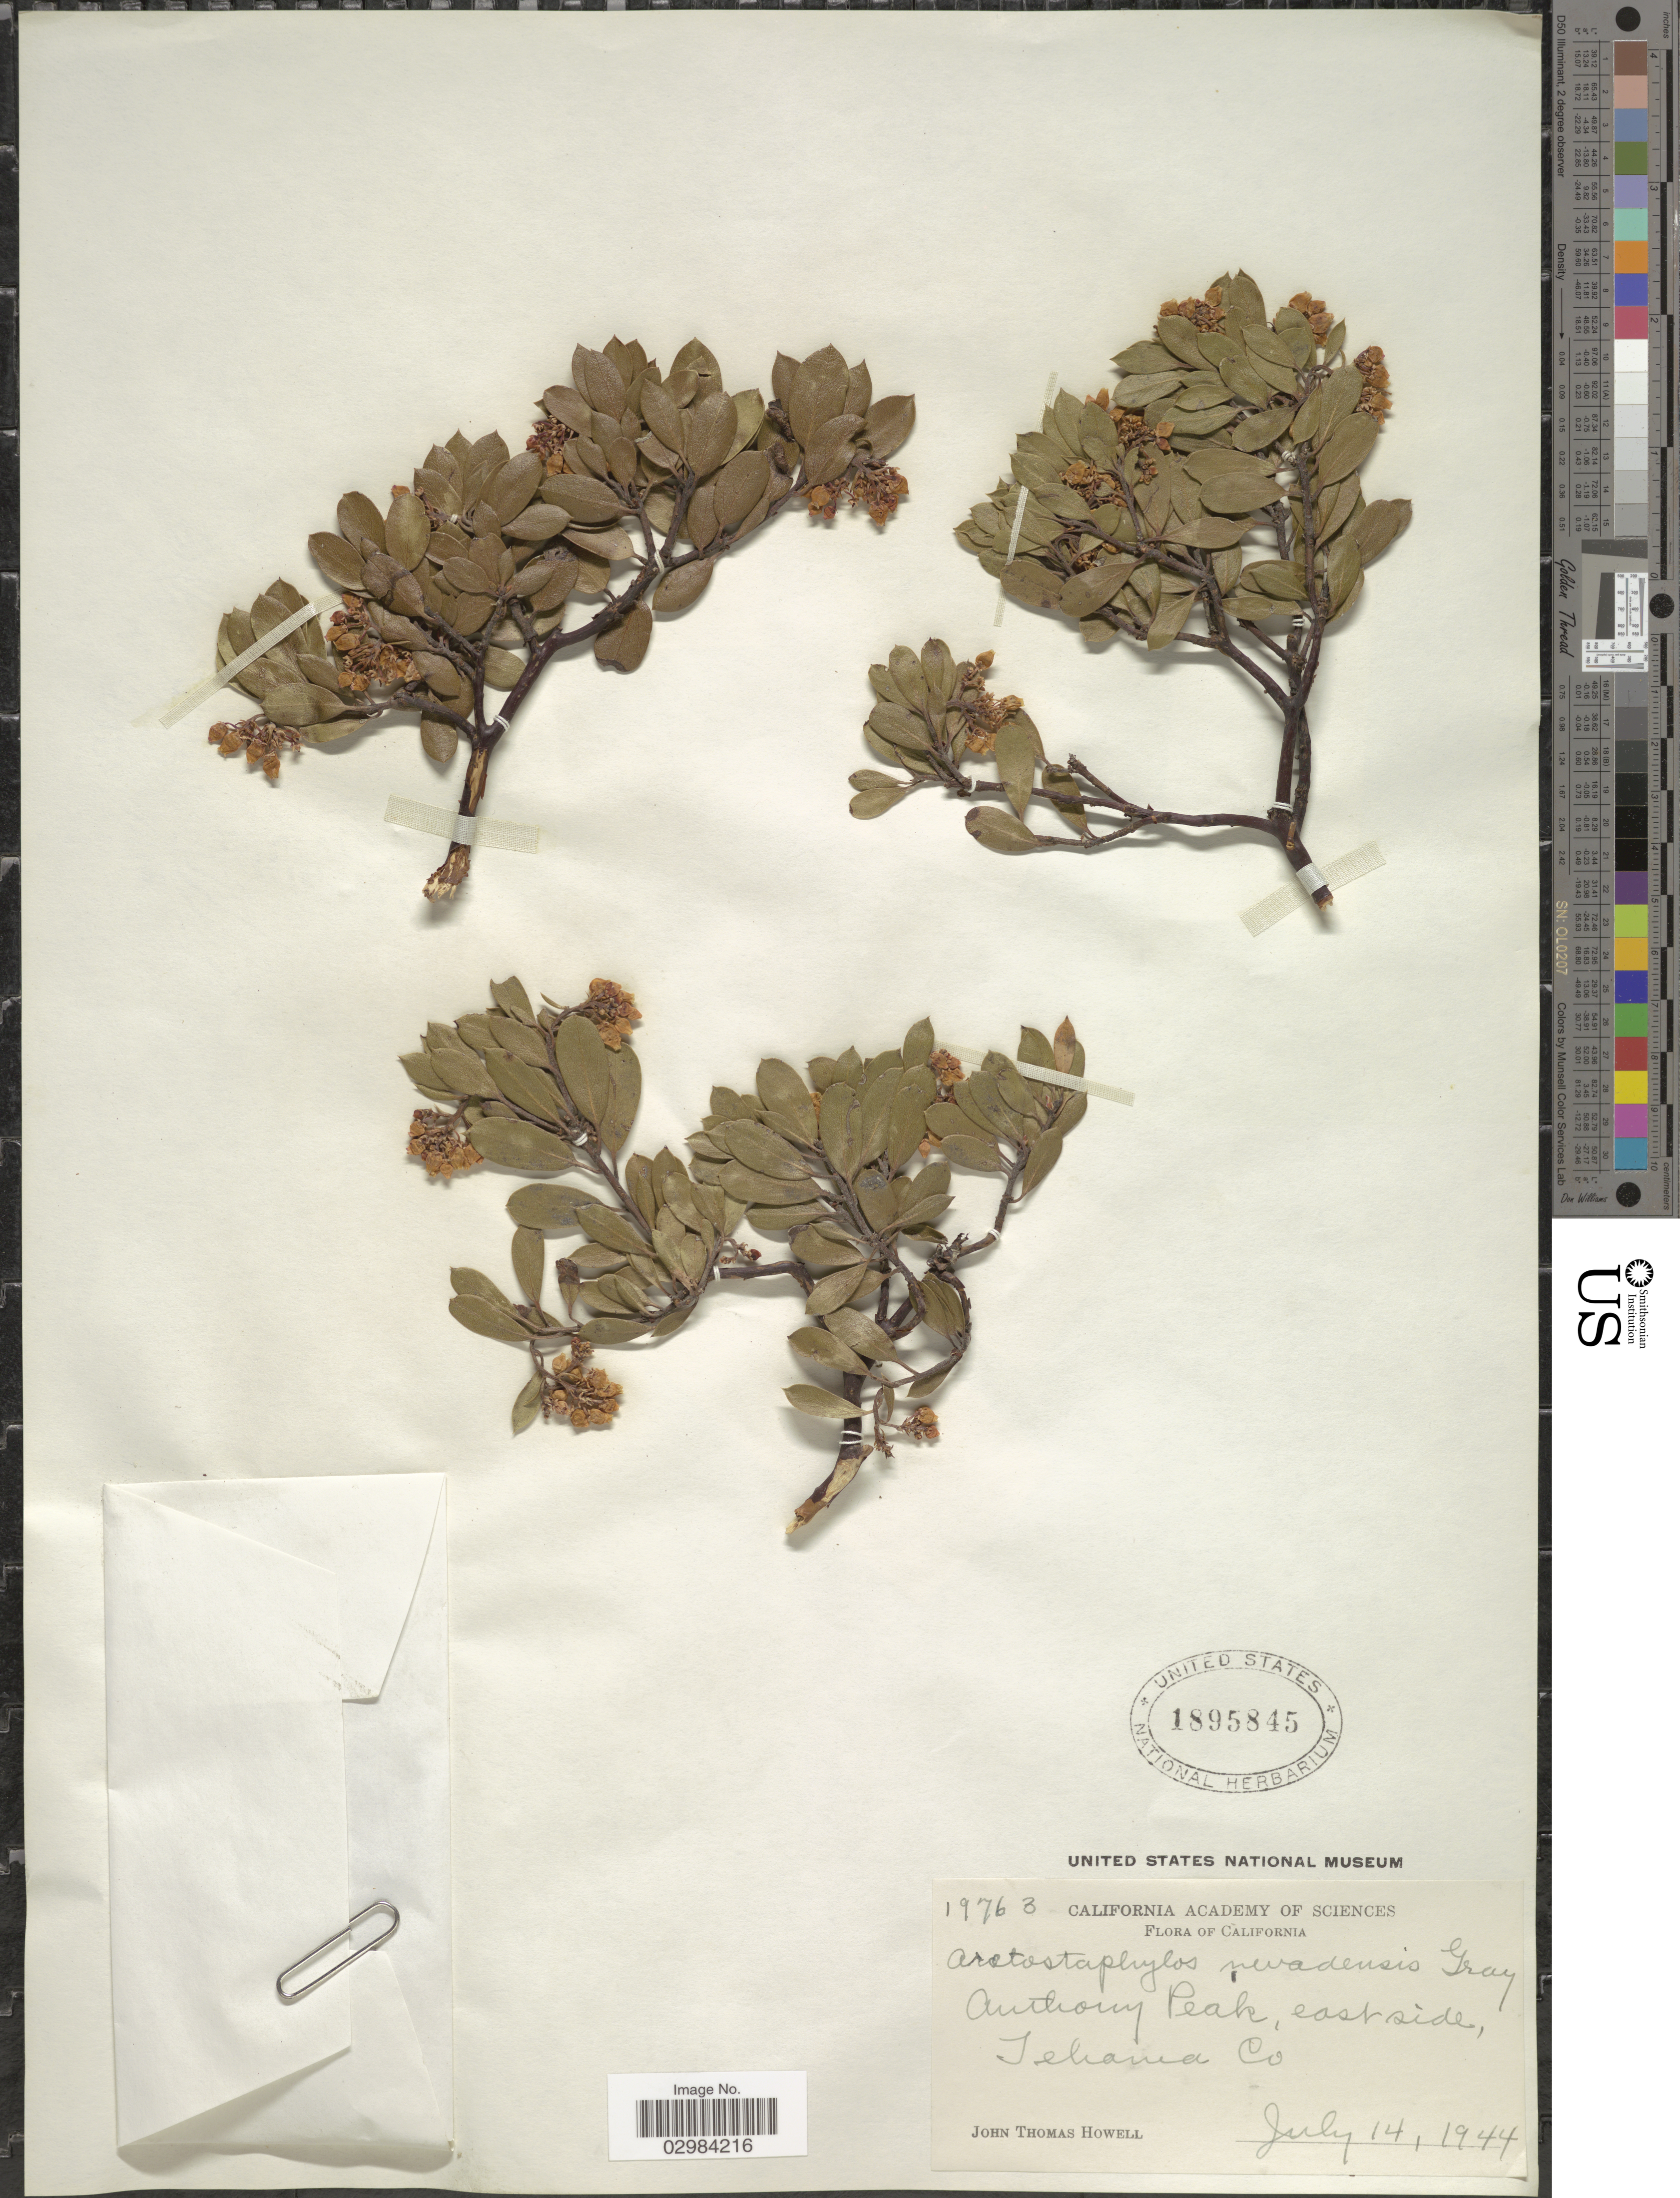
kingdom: Plantae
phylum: Tracheophyta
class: Magnoliopsida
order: Ericales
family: Ericaceae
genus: Arctostaphylos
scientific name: Arctostaphylos nevadensis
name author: A. Gray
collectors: J. T. Howell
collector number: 19763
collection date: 1944-07-14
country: United States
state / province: California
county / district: Tehama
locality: Anthony Peak, east side, Tehama Co.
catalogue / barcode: US 1895845